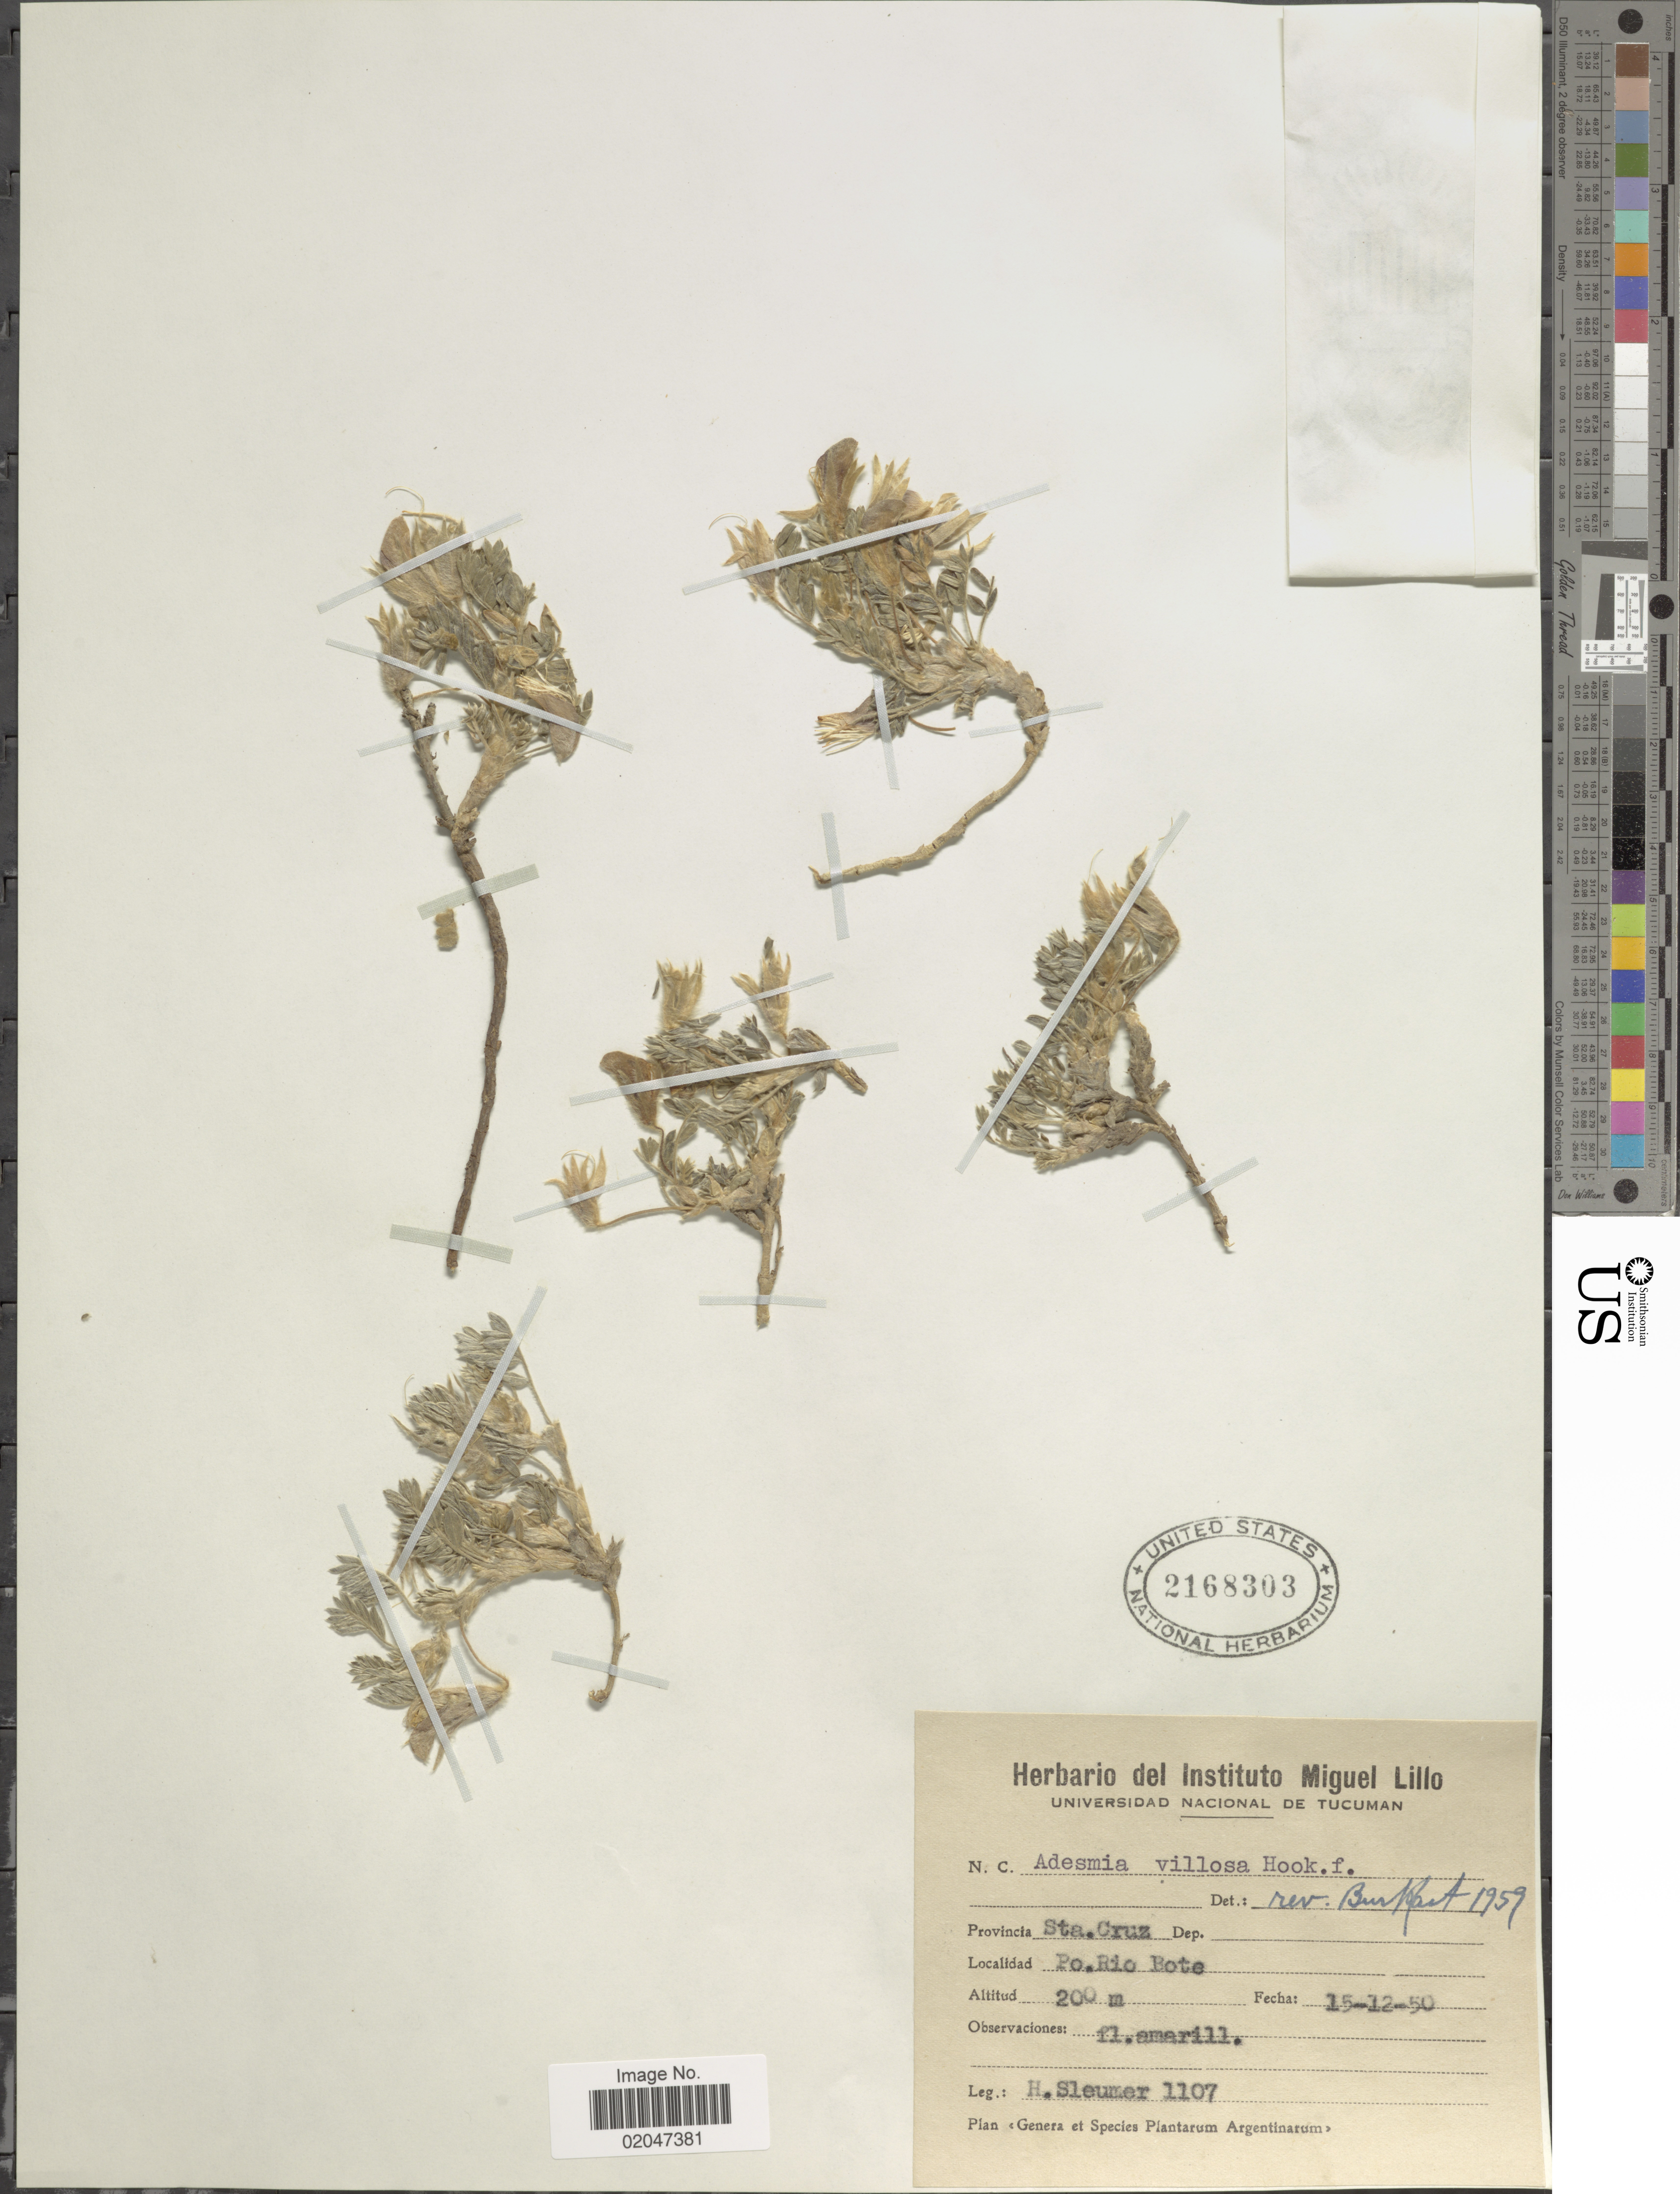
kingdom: Plantae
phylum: Tracheophyta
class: Magnoliopsida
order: Fabales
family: Fabaceae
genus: Adesmia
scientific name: Adesmia villosa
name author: Hook. f.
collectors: H. O. Sleumer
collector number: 1107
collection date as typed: Transcribed d/m/y: 15/12/50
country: Argentina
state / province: Santa Cruz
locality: Sta. Cruz. Po. Rio Bote. Argentinarum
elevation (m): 200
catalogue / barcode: US 2168303